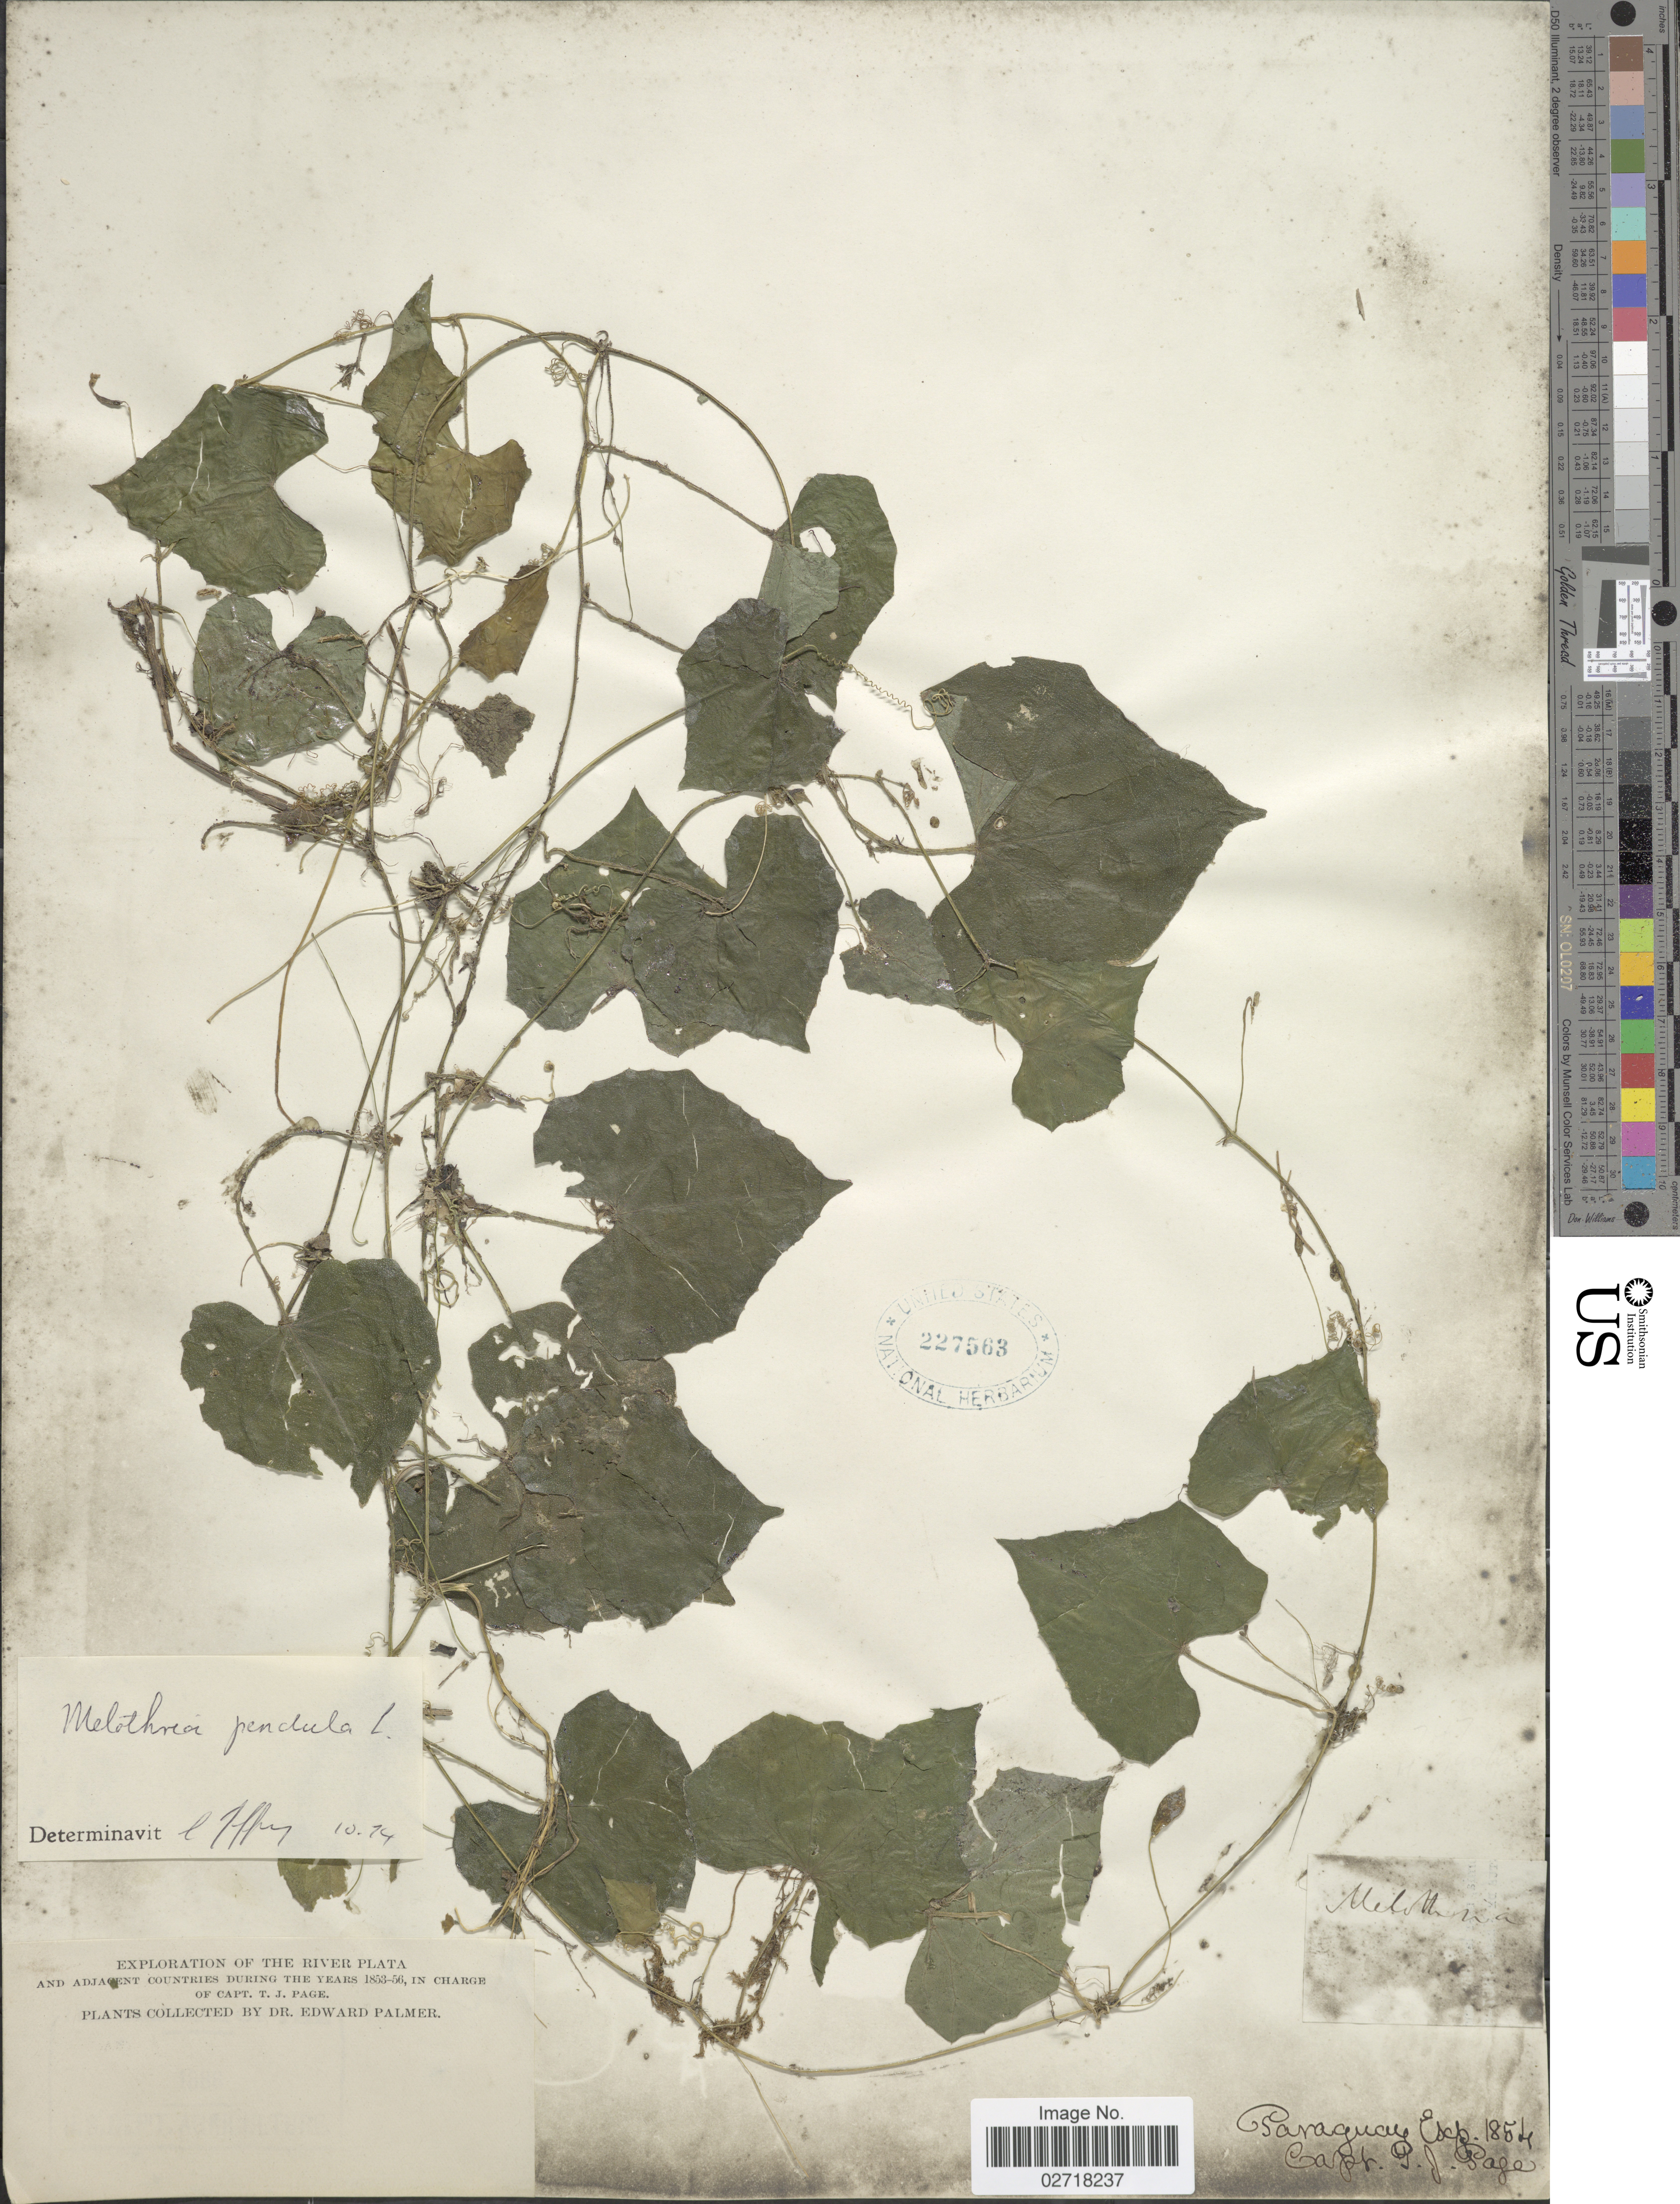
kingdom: Plantae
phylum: Tracheophyta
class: Magnoliopsida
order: Cucurbitales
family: Cucurbitaceae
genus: Melothria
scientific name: Melothria pendula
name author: L.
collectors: E. Palmer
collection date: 1854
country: Paraguay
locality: River Plata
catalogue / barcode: US 227563